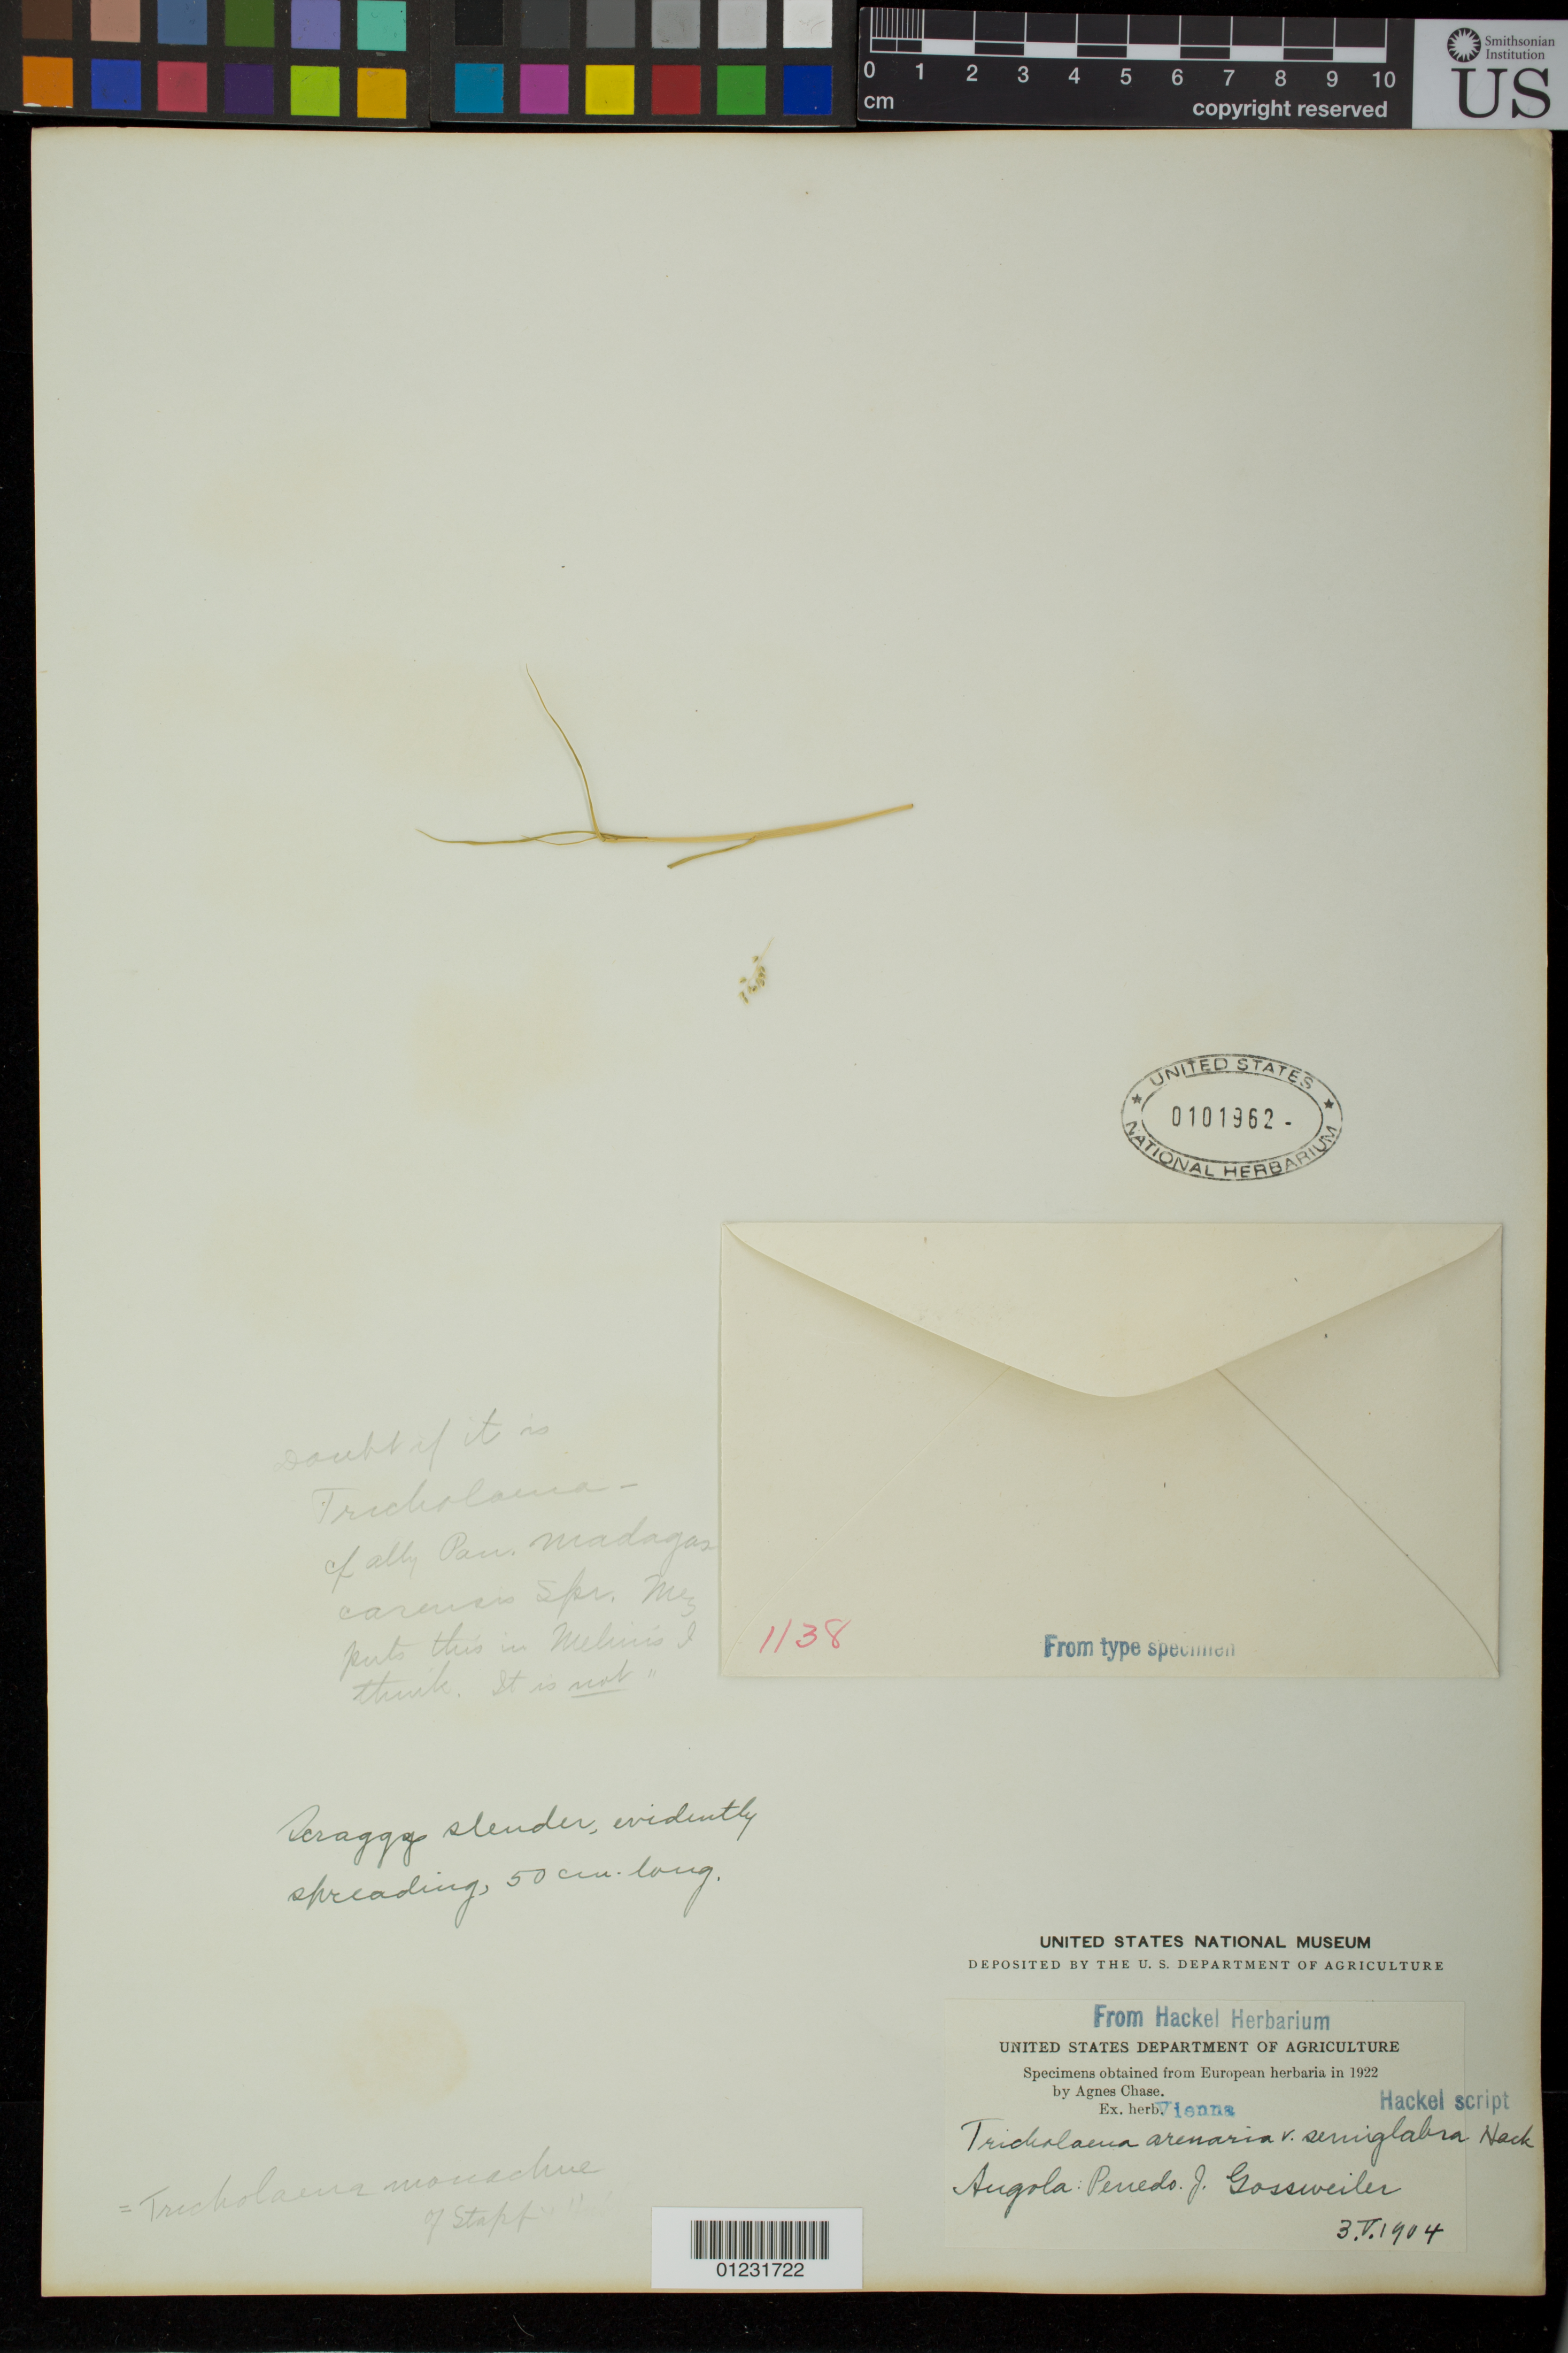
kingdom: Plantae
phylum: Tracheophyta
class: Liliopsida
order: Poales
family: Poaceae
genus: Tricholaena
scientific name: Tricholaena arenaria var. semiglabra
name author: Hack.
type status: Isotype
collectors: J. Gossweiler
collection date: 1904-05-03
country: Angola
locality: Penedo.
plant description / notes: Fragmentary material of type specimen ex herb. Vienna.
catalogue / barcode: US 101962